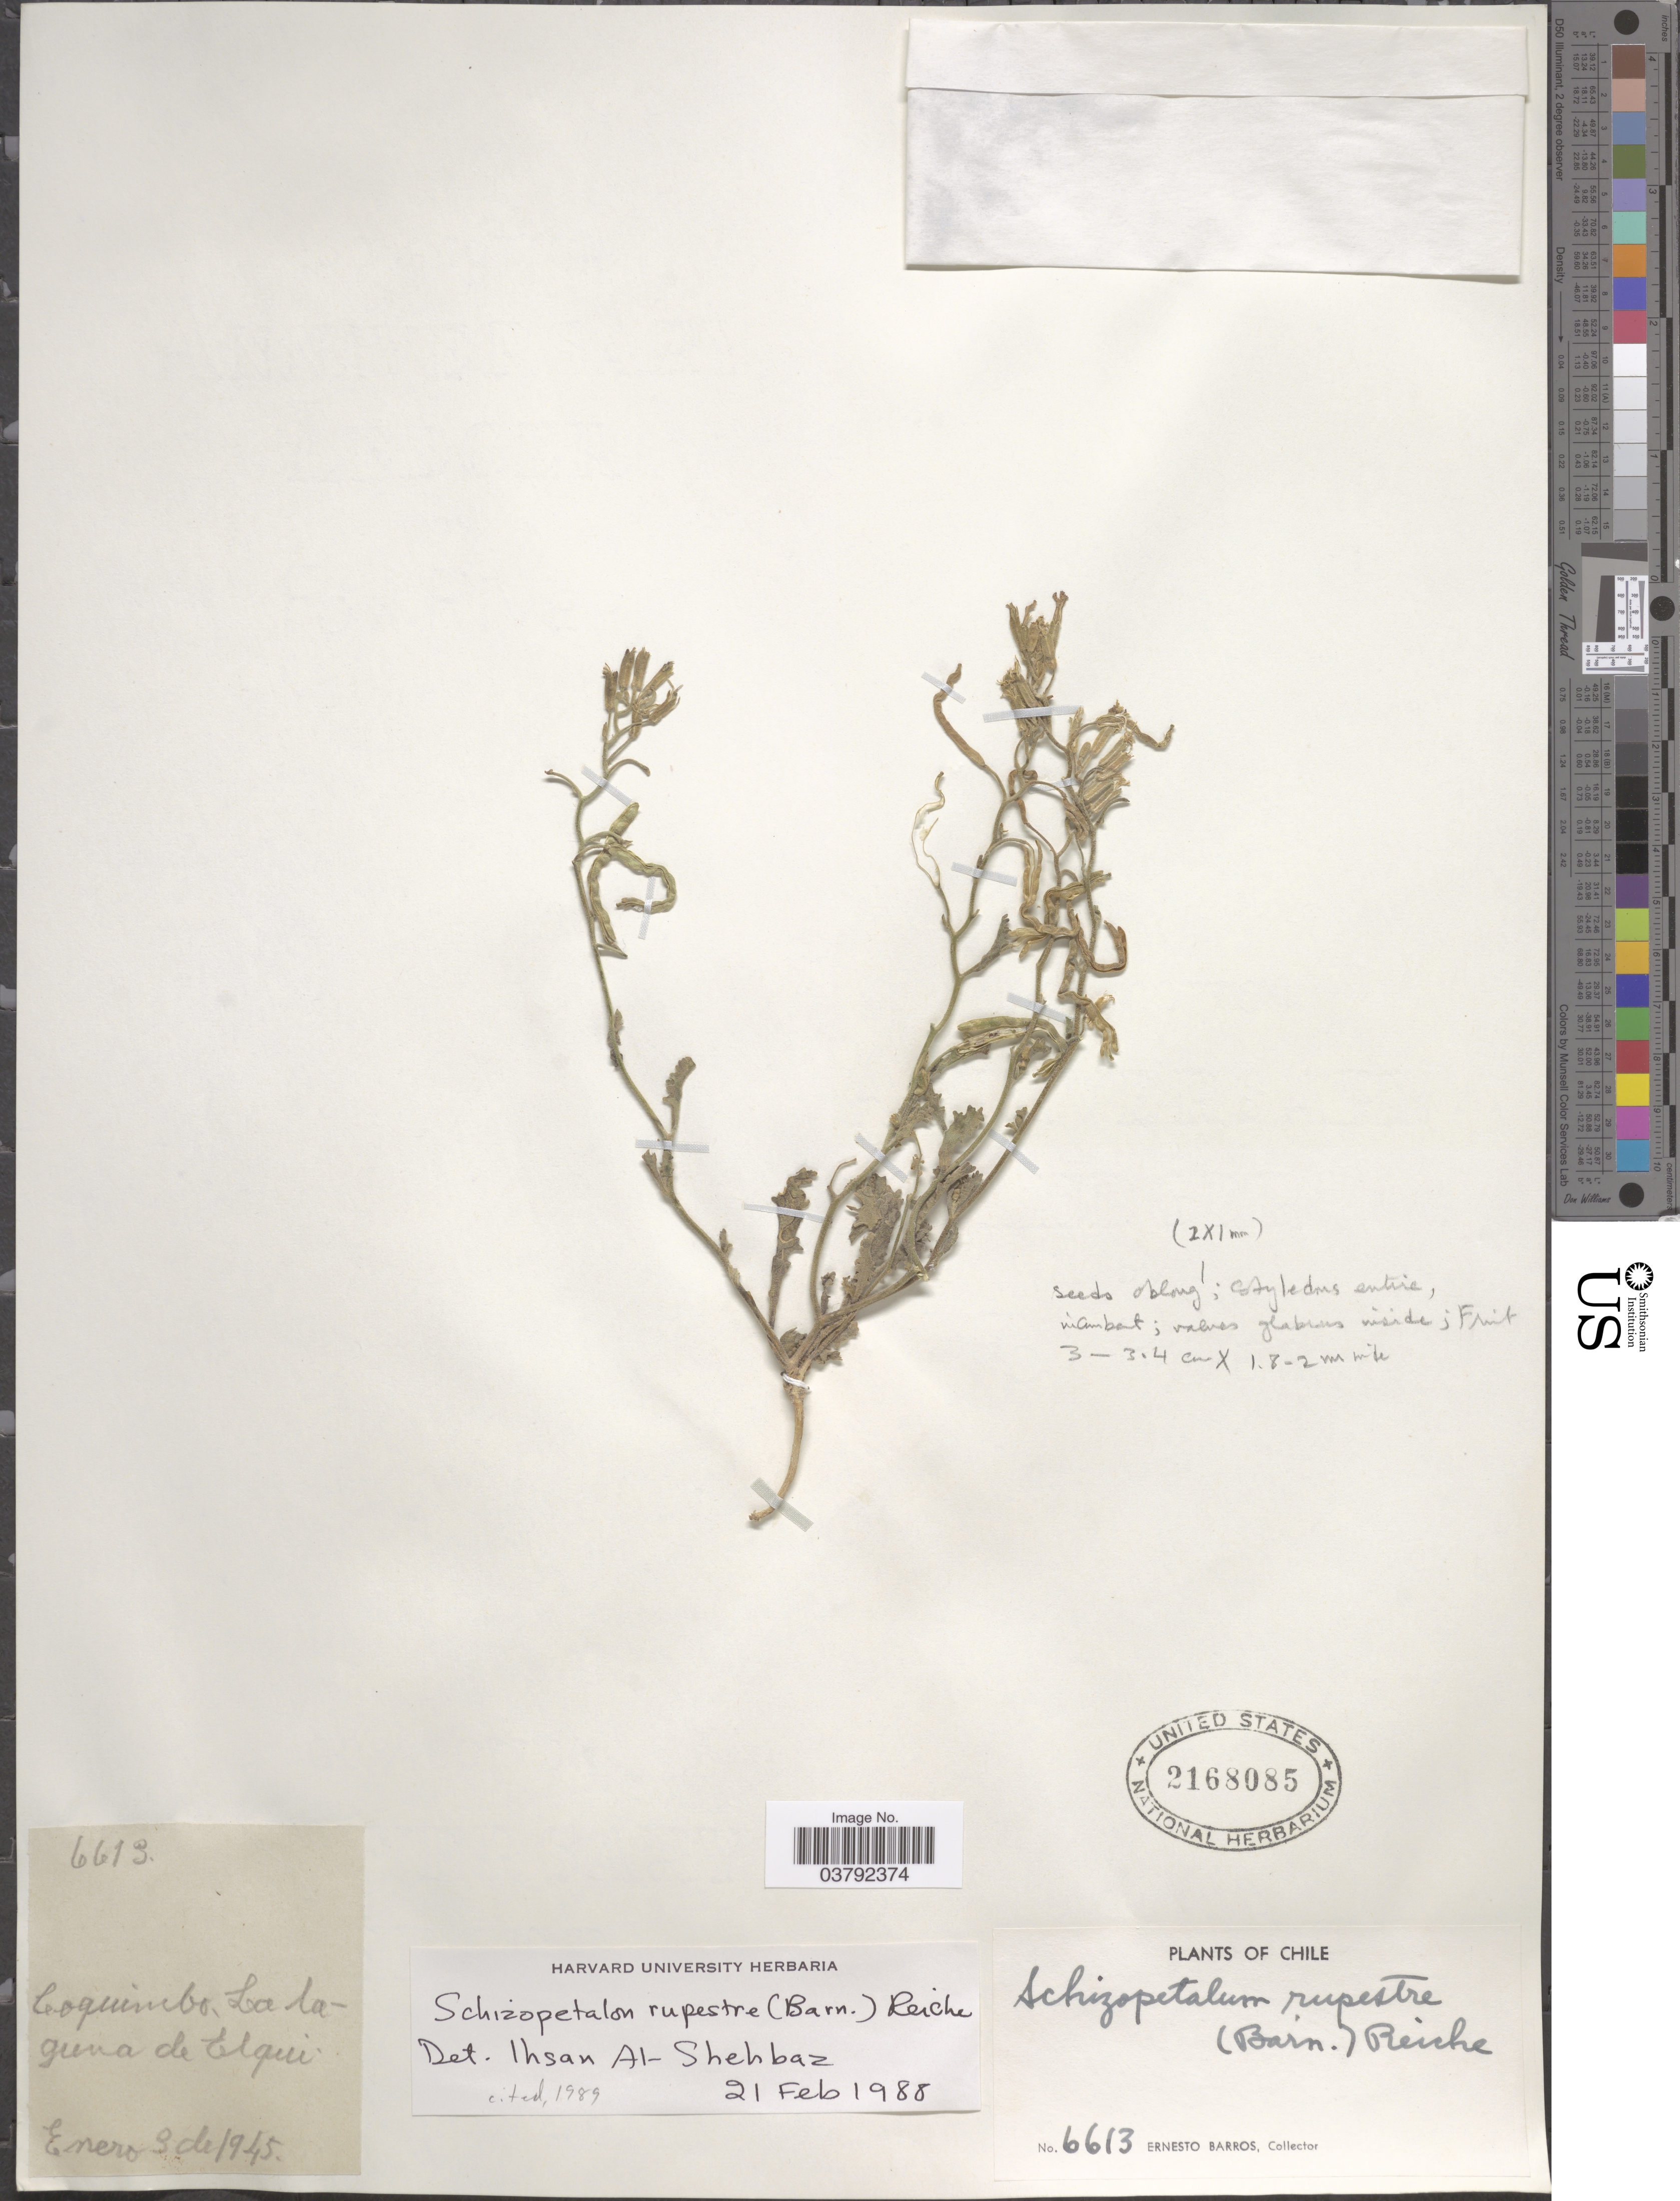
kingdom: Plantae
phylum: Tracheophyta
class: Magnoliopsida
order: Brassicales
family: Brassicaceae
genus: Schizopetalon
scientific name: Schizopetalon rupestre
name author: (Barnéoud) Reiche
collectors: E. Barros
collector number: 6613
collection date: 1945-01-03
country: Chile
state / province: Coquimbo (IV)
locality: La laguna de Elqui.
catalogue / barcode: US 2168085